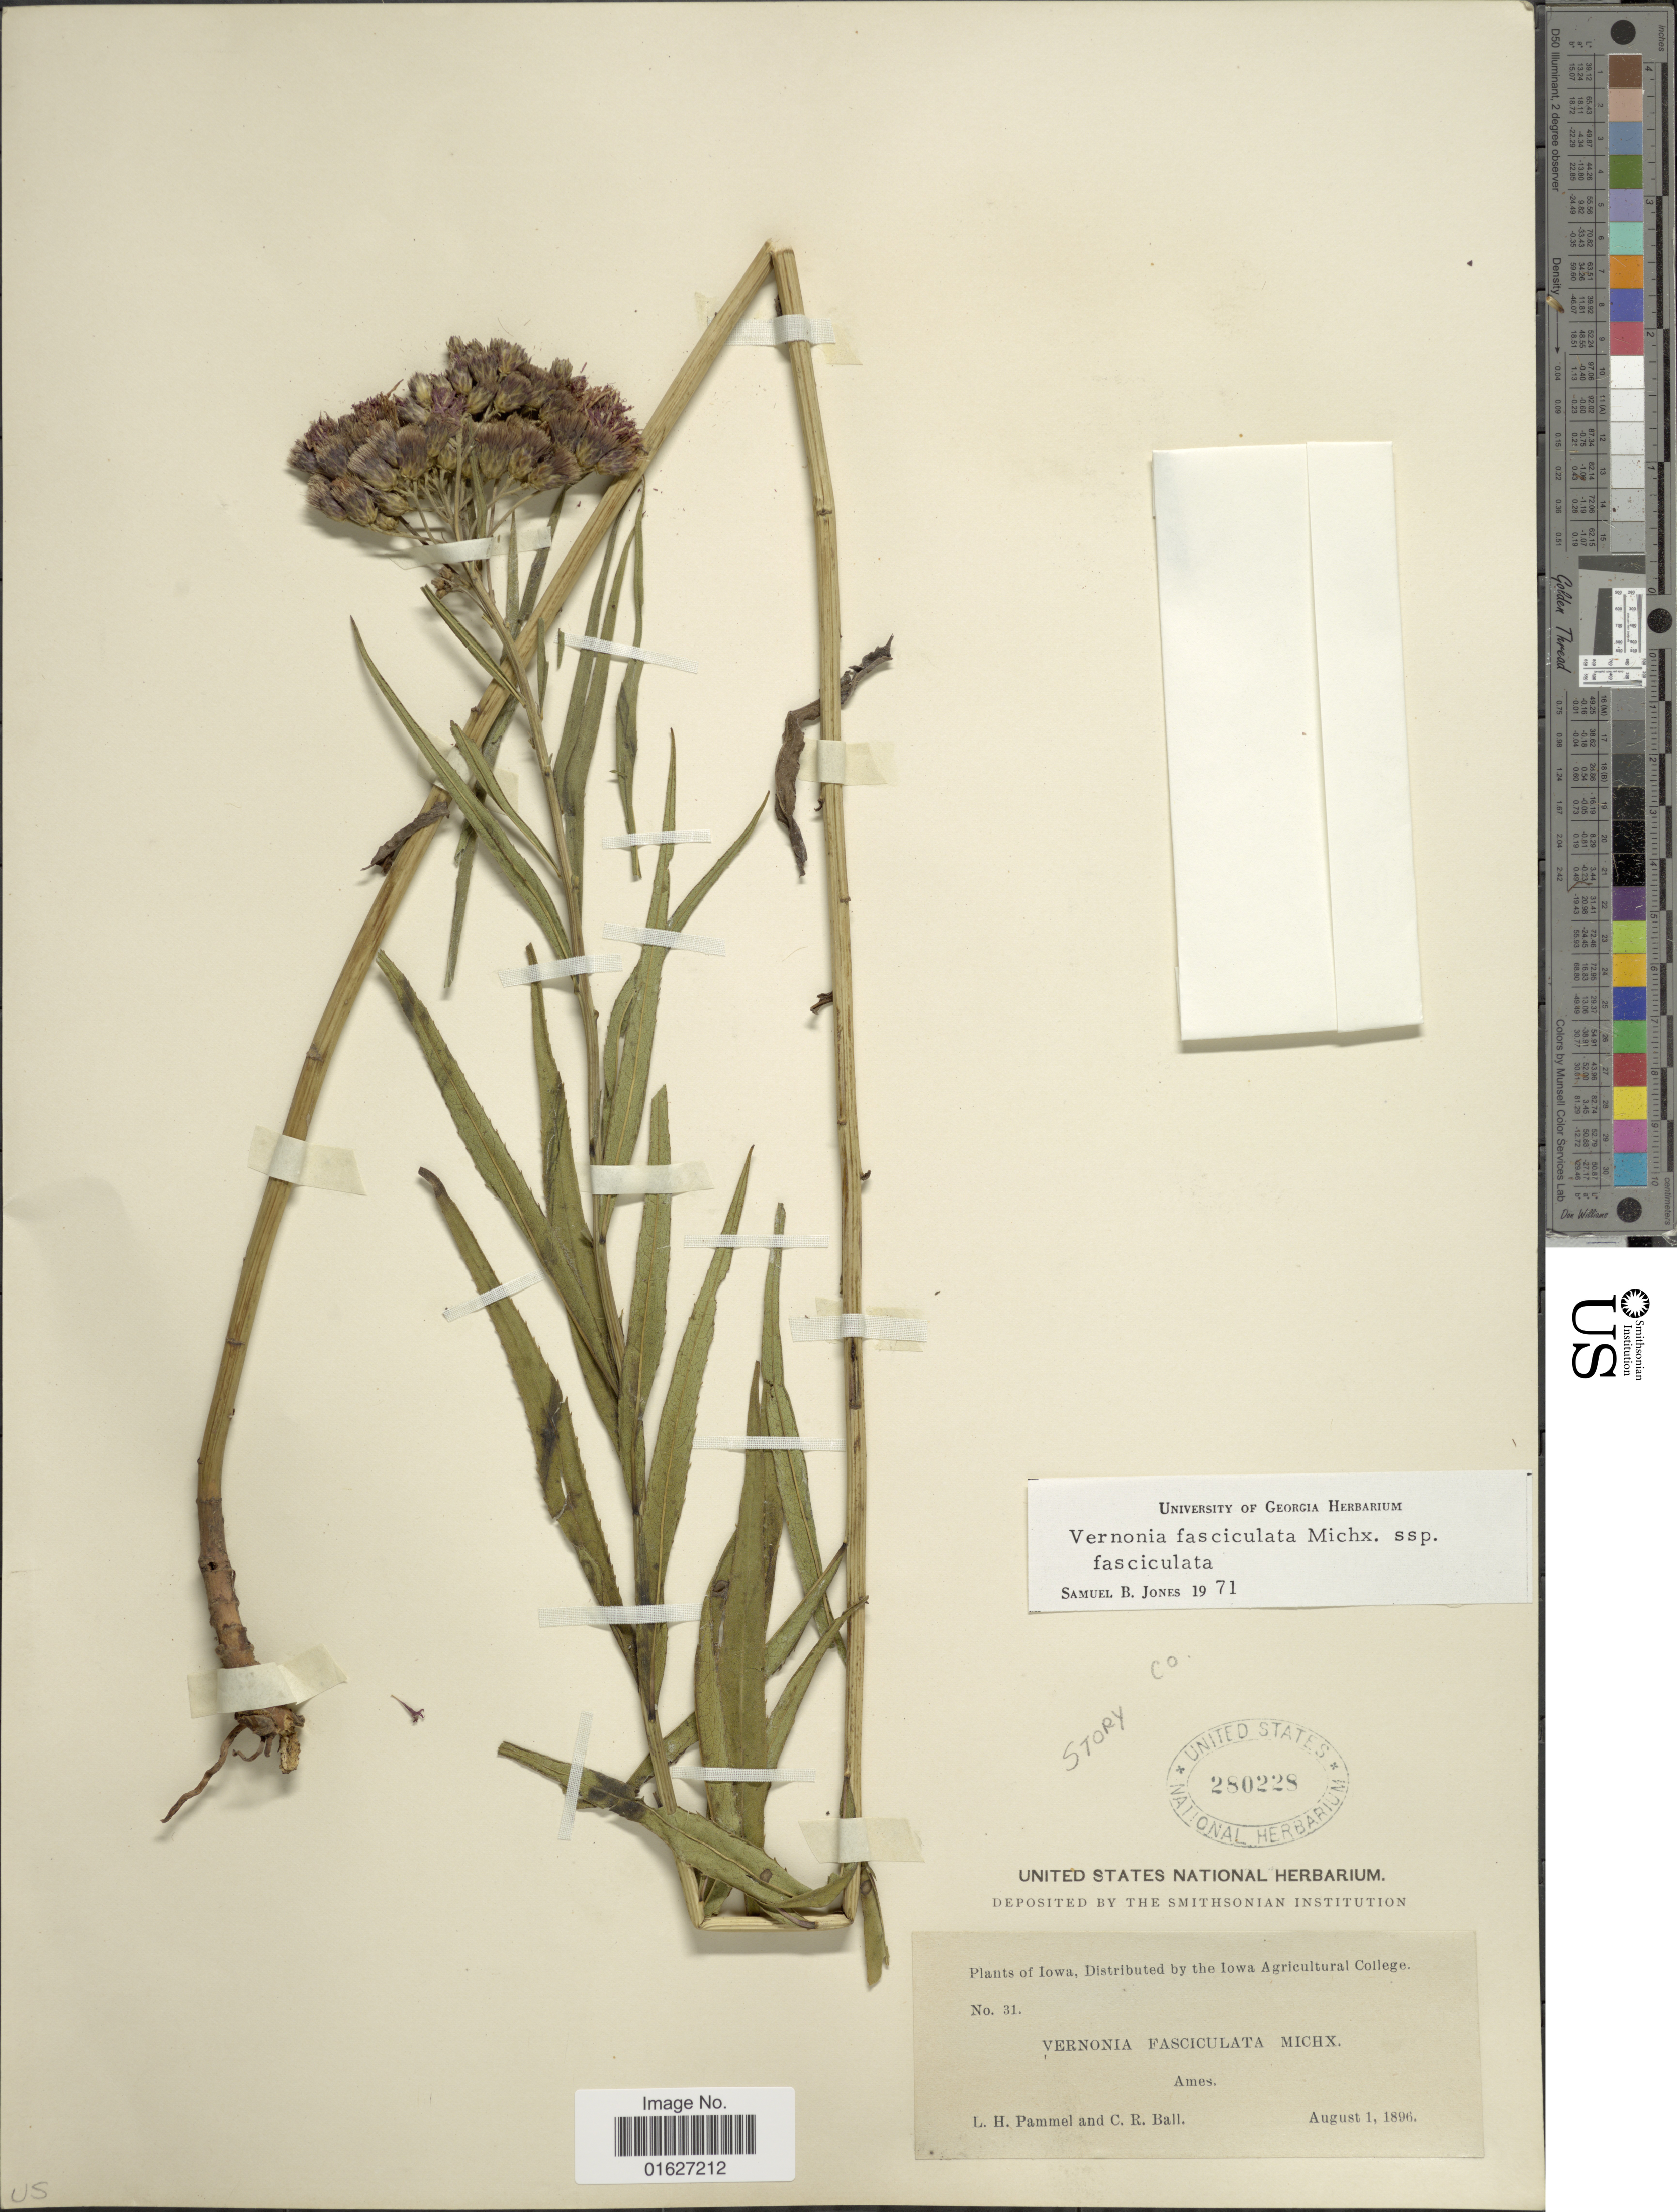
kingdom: Plantae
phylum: Tracheophyta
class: Magnoliopsida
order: Asterales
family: Asteraceae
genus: Vernonia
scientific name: Vernonia fasciculata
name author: Michx.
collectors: L. Pammel & C. R. Ball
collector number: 31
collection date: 1896-08-01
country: United States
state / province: Iowa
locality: Ames, Story Co.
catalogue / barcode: US 280228